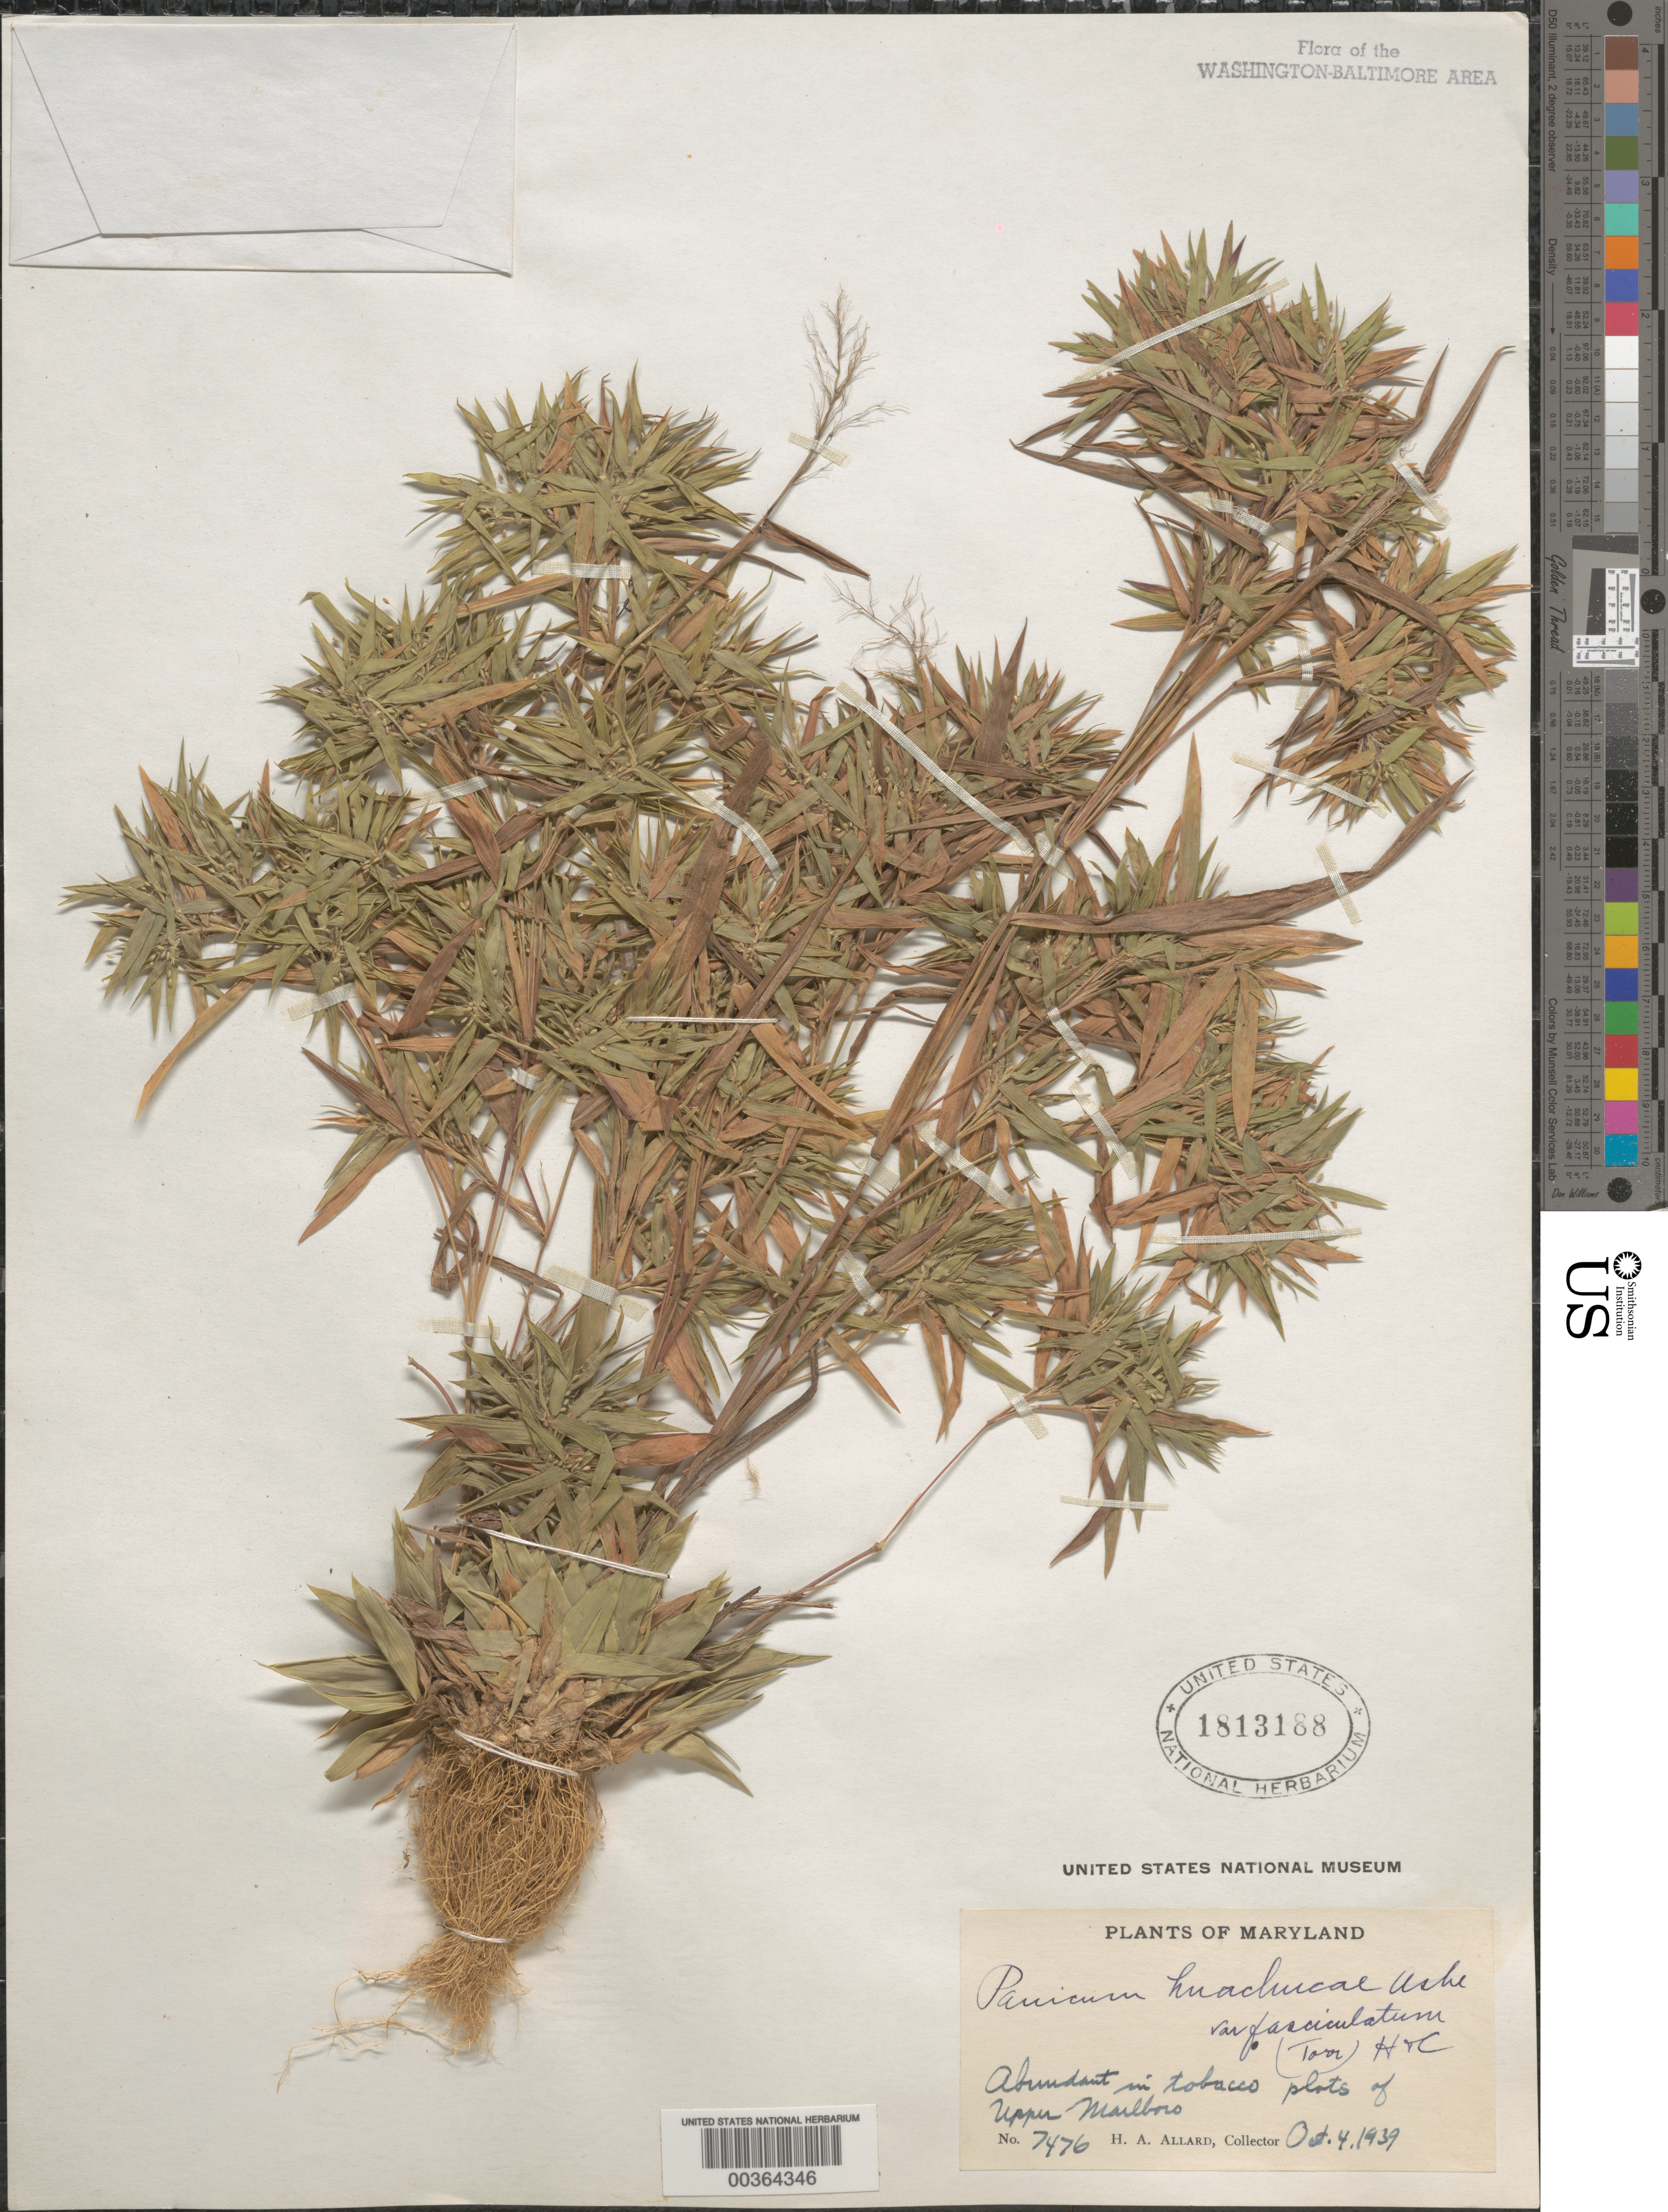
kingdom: Plantae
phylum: Tracheophyta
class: Liliopsida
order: Poales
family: Poaceae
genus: Dichanthelium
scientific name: Dichanthelium acuminatum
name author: (Sw.) Gould & C.A. Clark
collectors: H. A. Allard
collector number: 7476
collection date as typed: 04 Oct 1939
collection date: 1939-10-04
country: United States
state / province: Maryland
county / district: Prince George's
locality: Upper Marlboro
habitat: In tabacco plots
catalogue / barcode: US 1813188